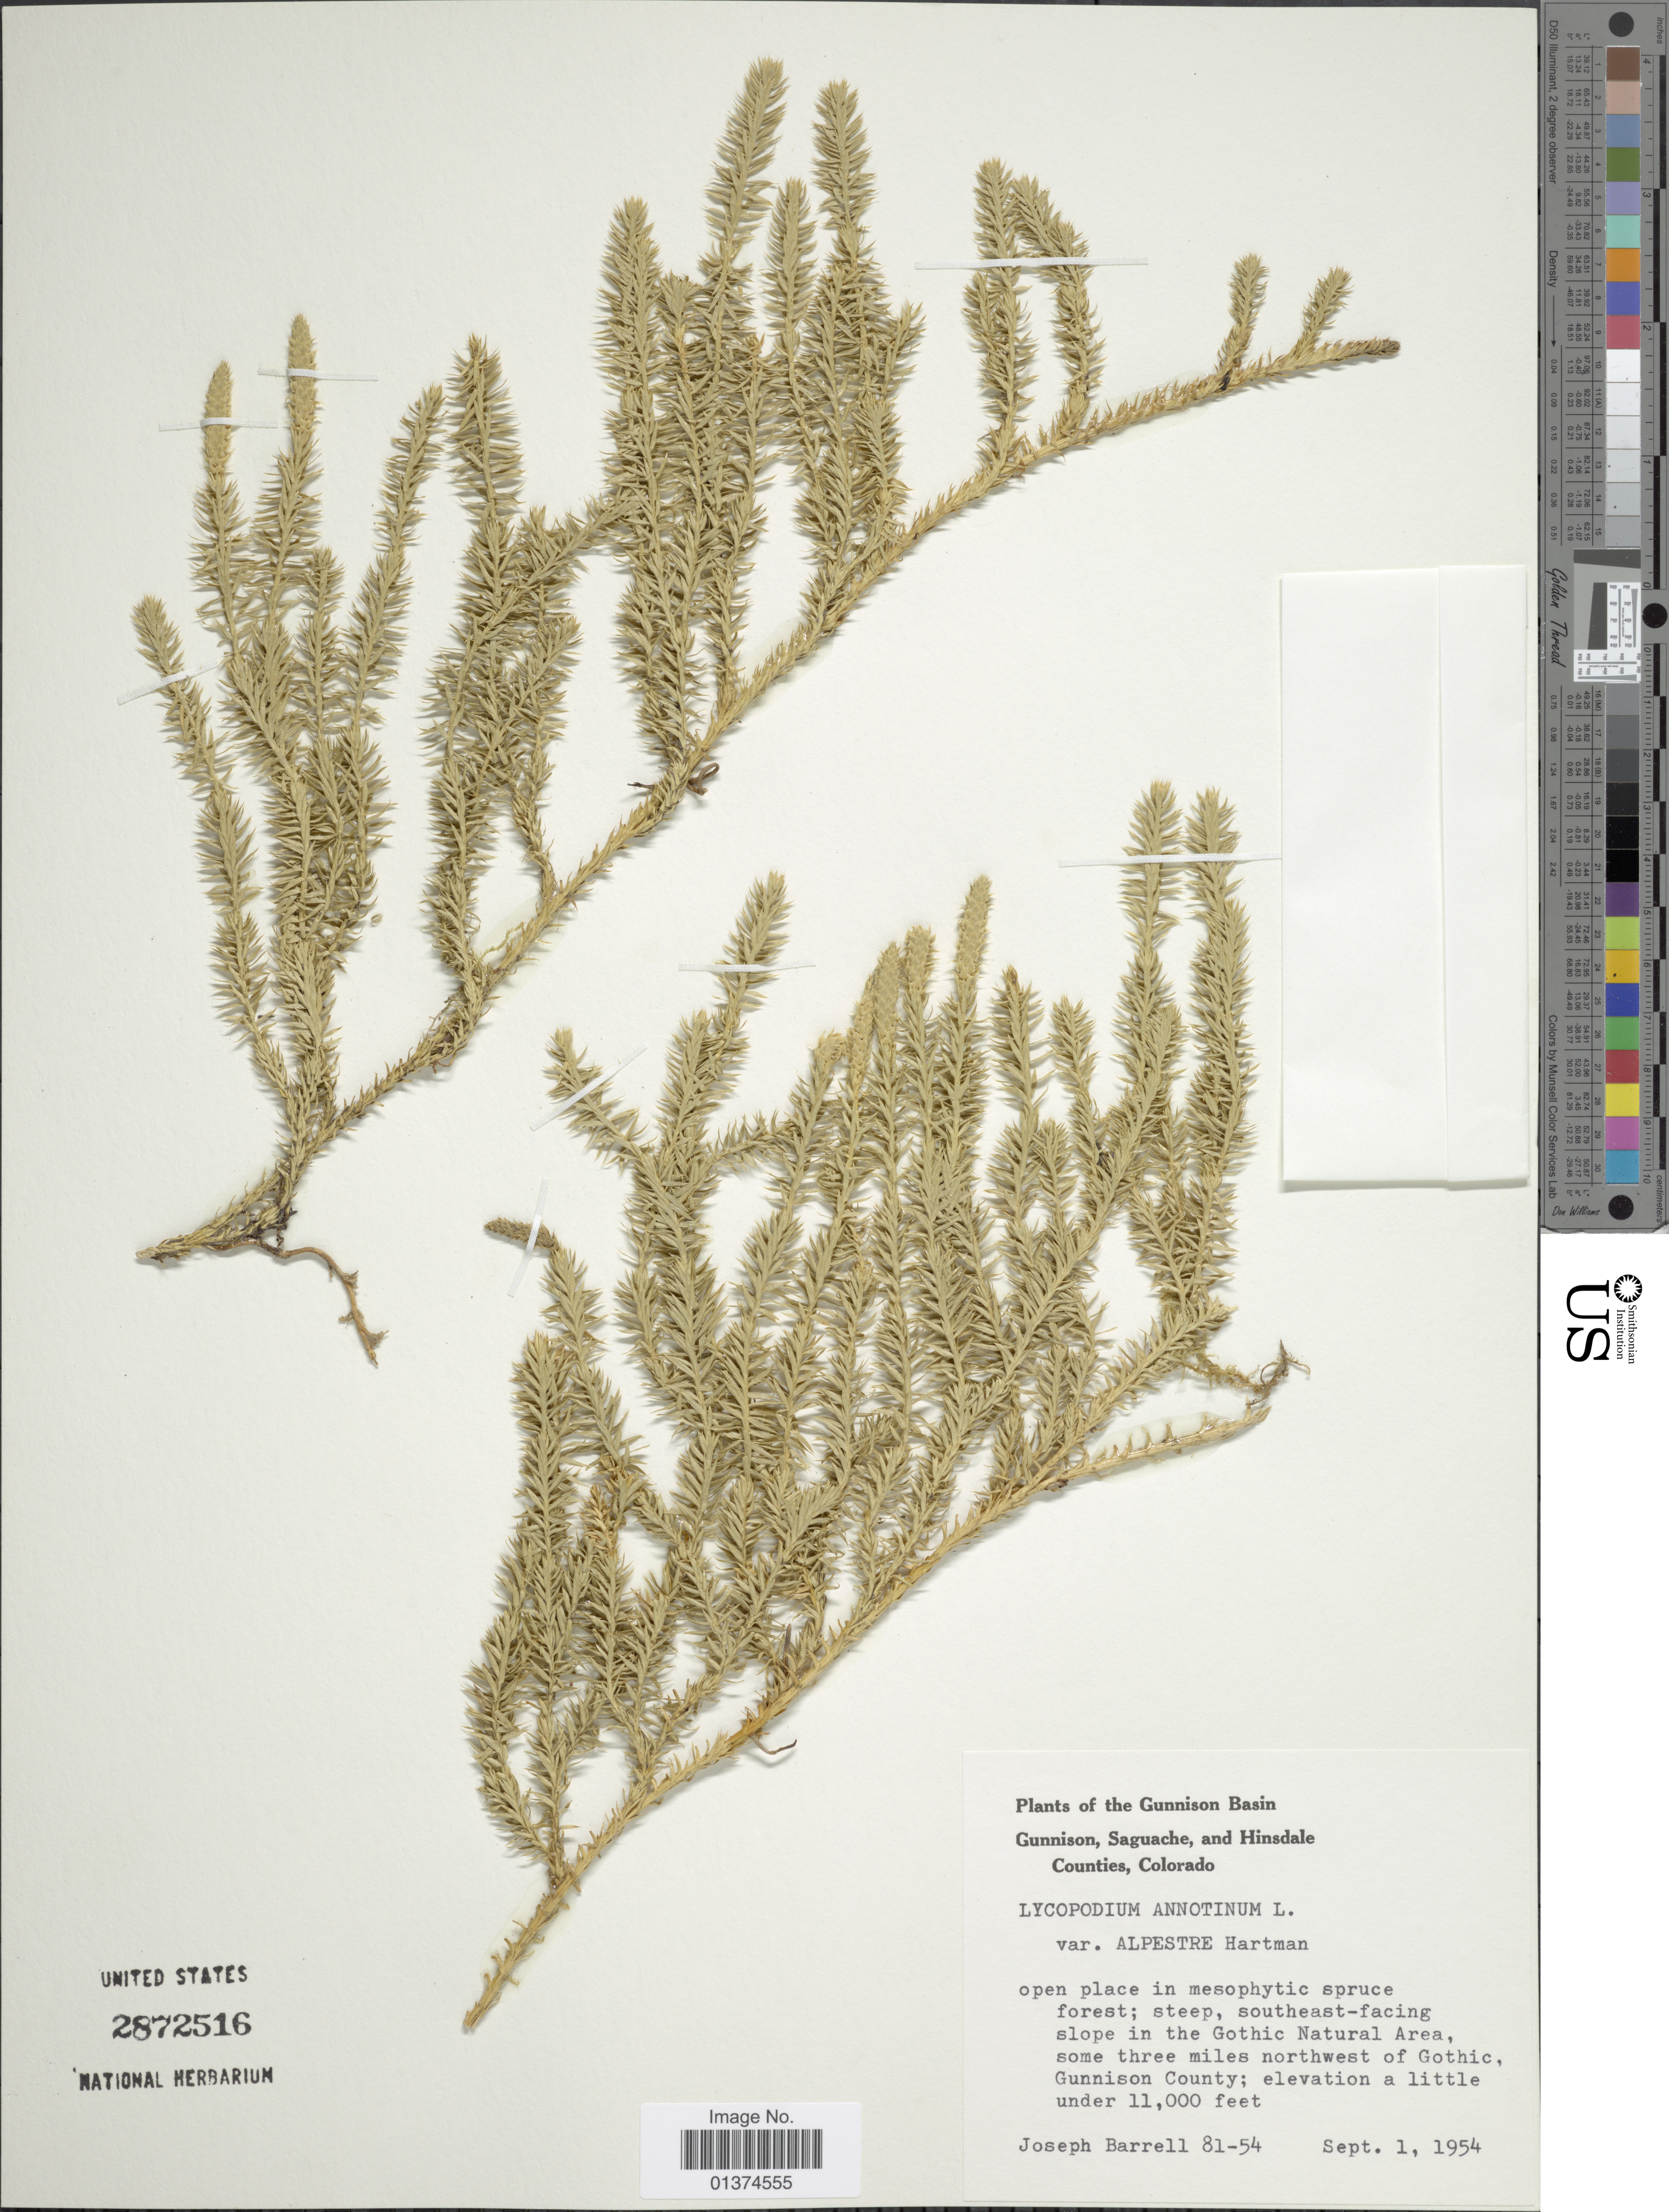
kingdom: Plantae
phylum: Tracheophyta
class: Lycopodiopsida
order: Lycopodiales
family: Lycopodiaceae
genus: Spinulum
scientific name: Spinulum annotinum subsp. annotinum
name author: (L.) A. Haines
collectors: J. Barrell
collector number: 81-54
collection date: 1954-09-01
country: United States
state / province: Colorado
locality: Gunnison Basin Gunnison, Saguache, and Hinsdale Counties, Colorado, southeast-facing slope in the Gothic Natural Area, some three miles northwest of Gothic, Gunnison County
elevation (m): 3353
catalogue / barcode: US 2872516